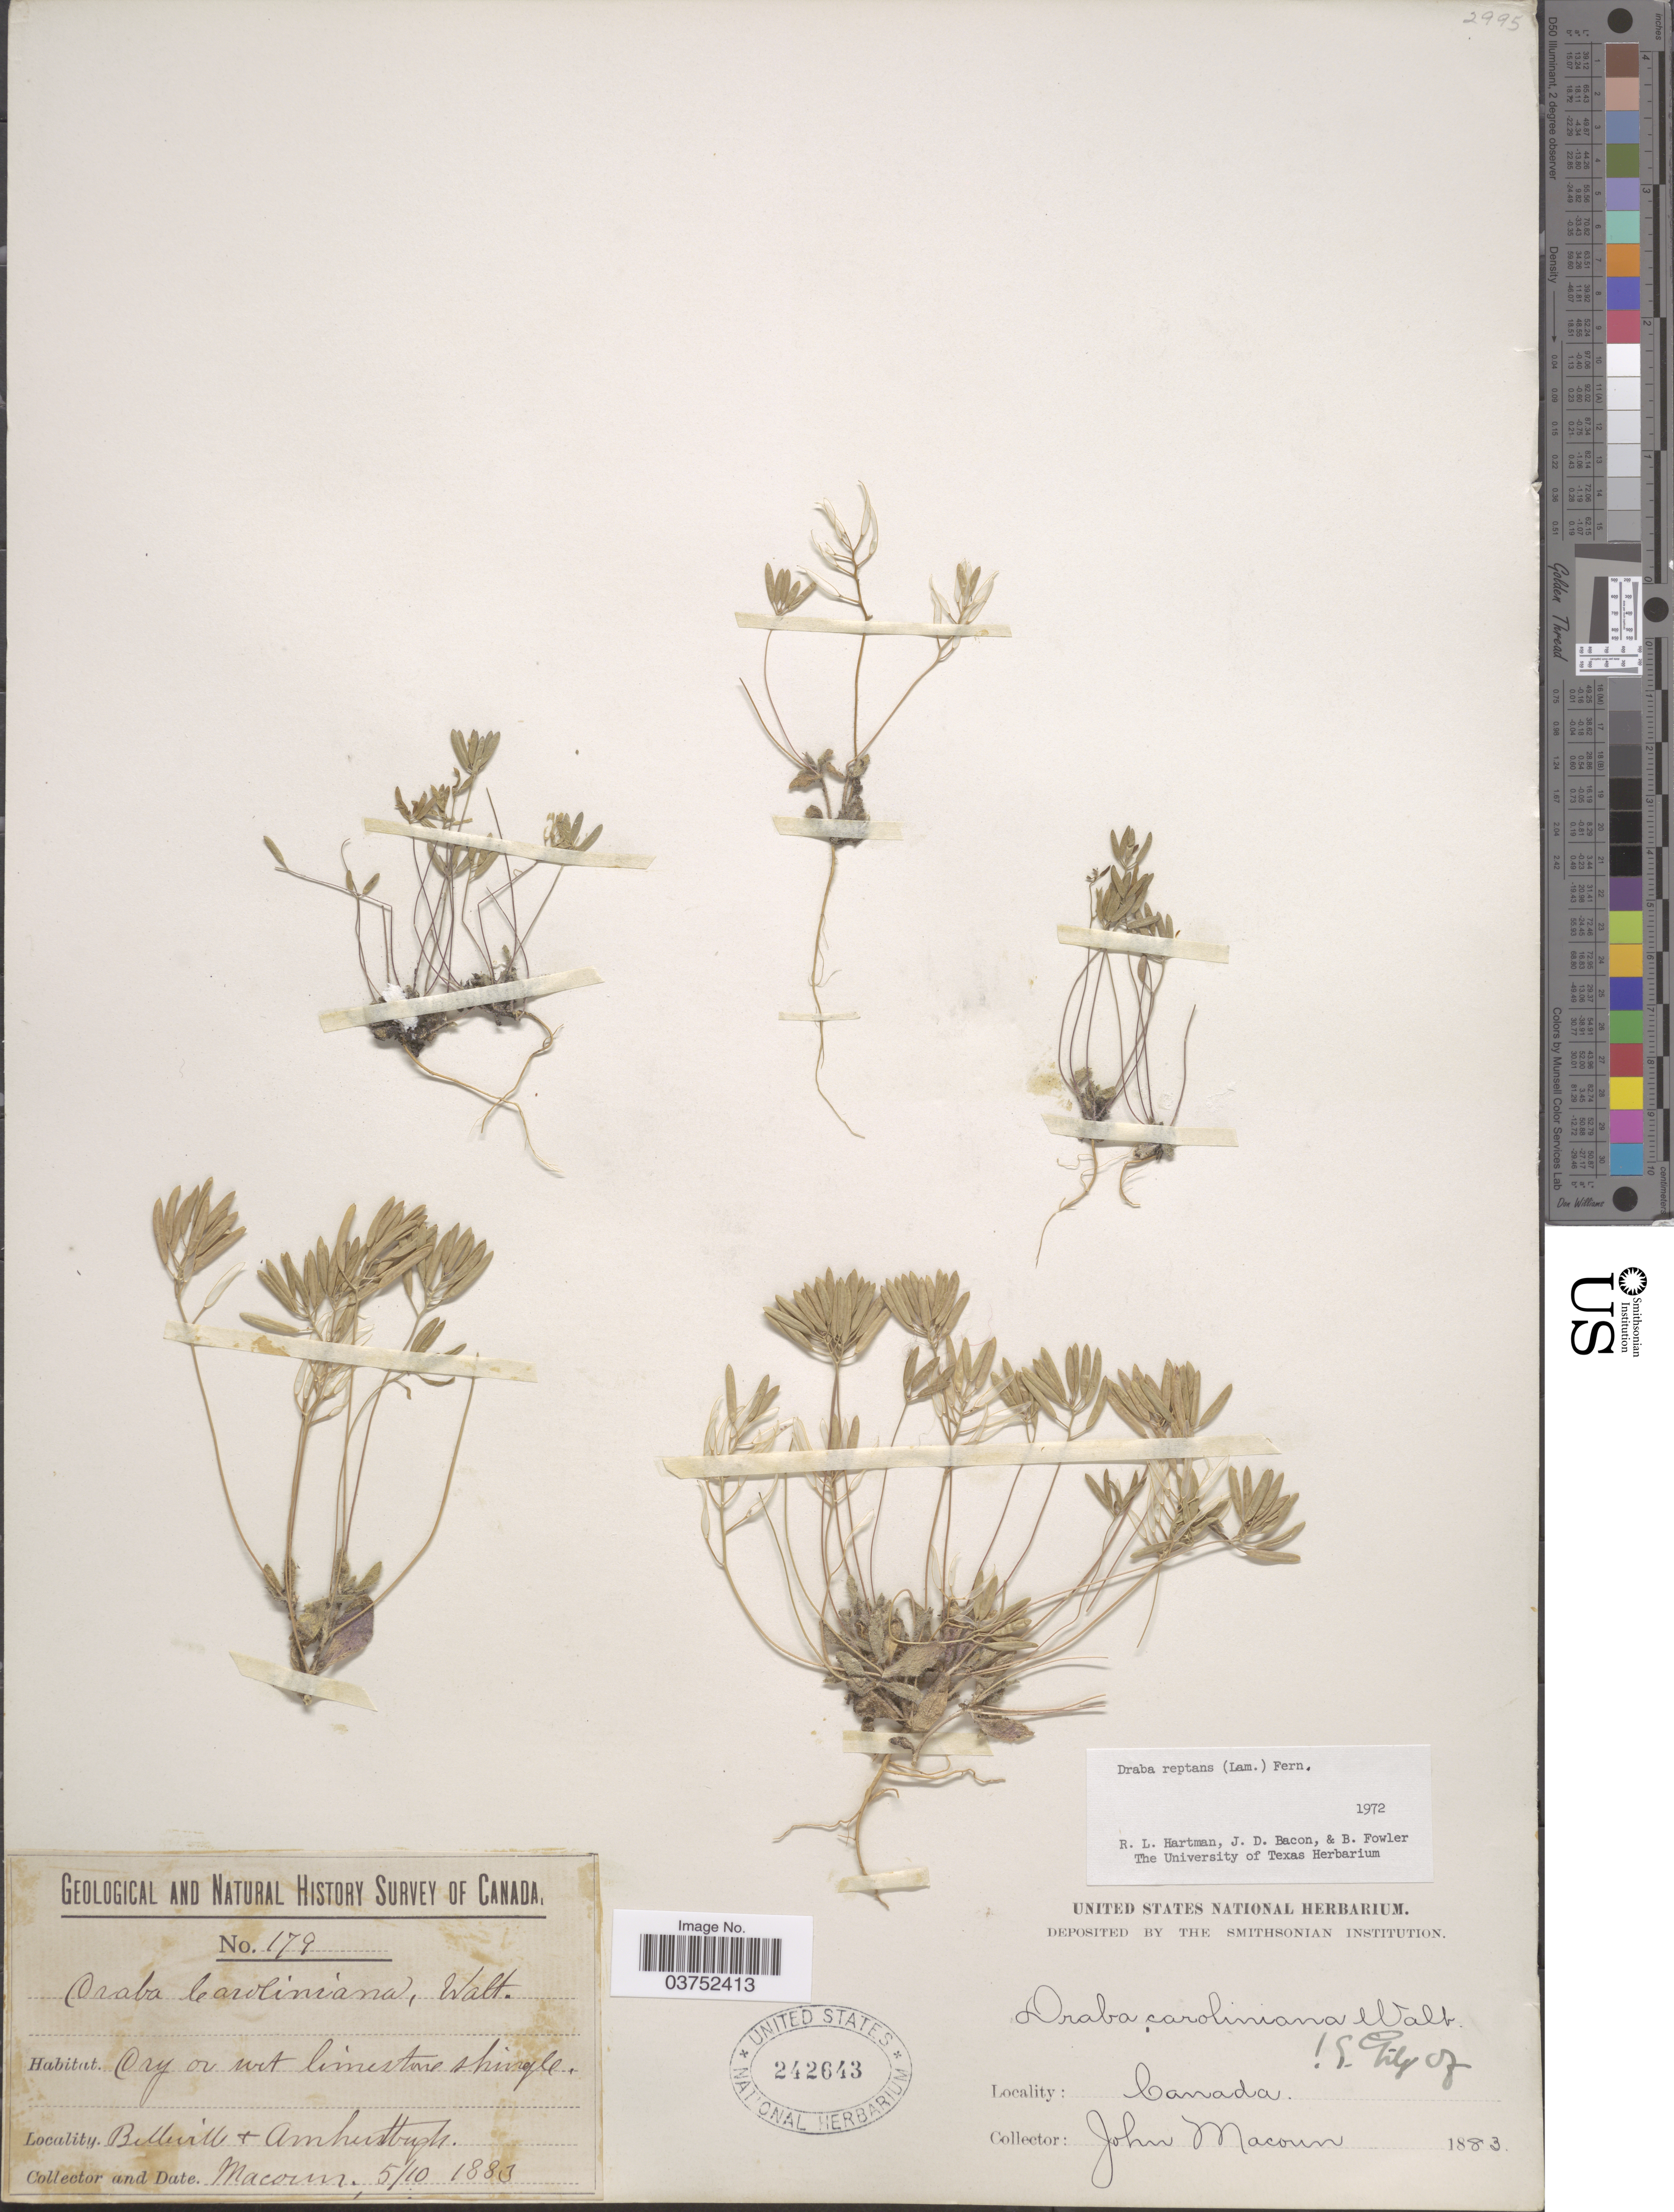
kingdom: Plantae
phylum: Tracheophyta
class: Magnoliopsida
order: Brassicales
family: Brassicaceae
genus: Draba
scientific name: Draba reptans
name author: (Lam.) Fernald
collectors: J. Macoun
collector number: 179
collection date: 1883-05-10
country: Canada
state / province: Ontario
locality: Belleville & Amherstburg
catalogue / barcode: US 242643